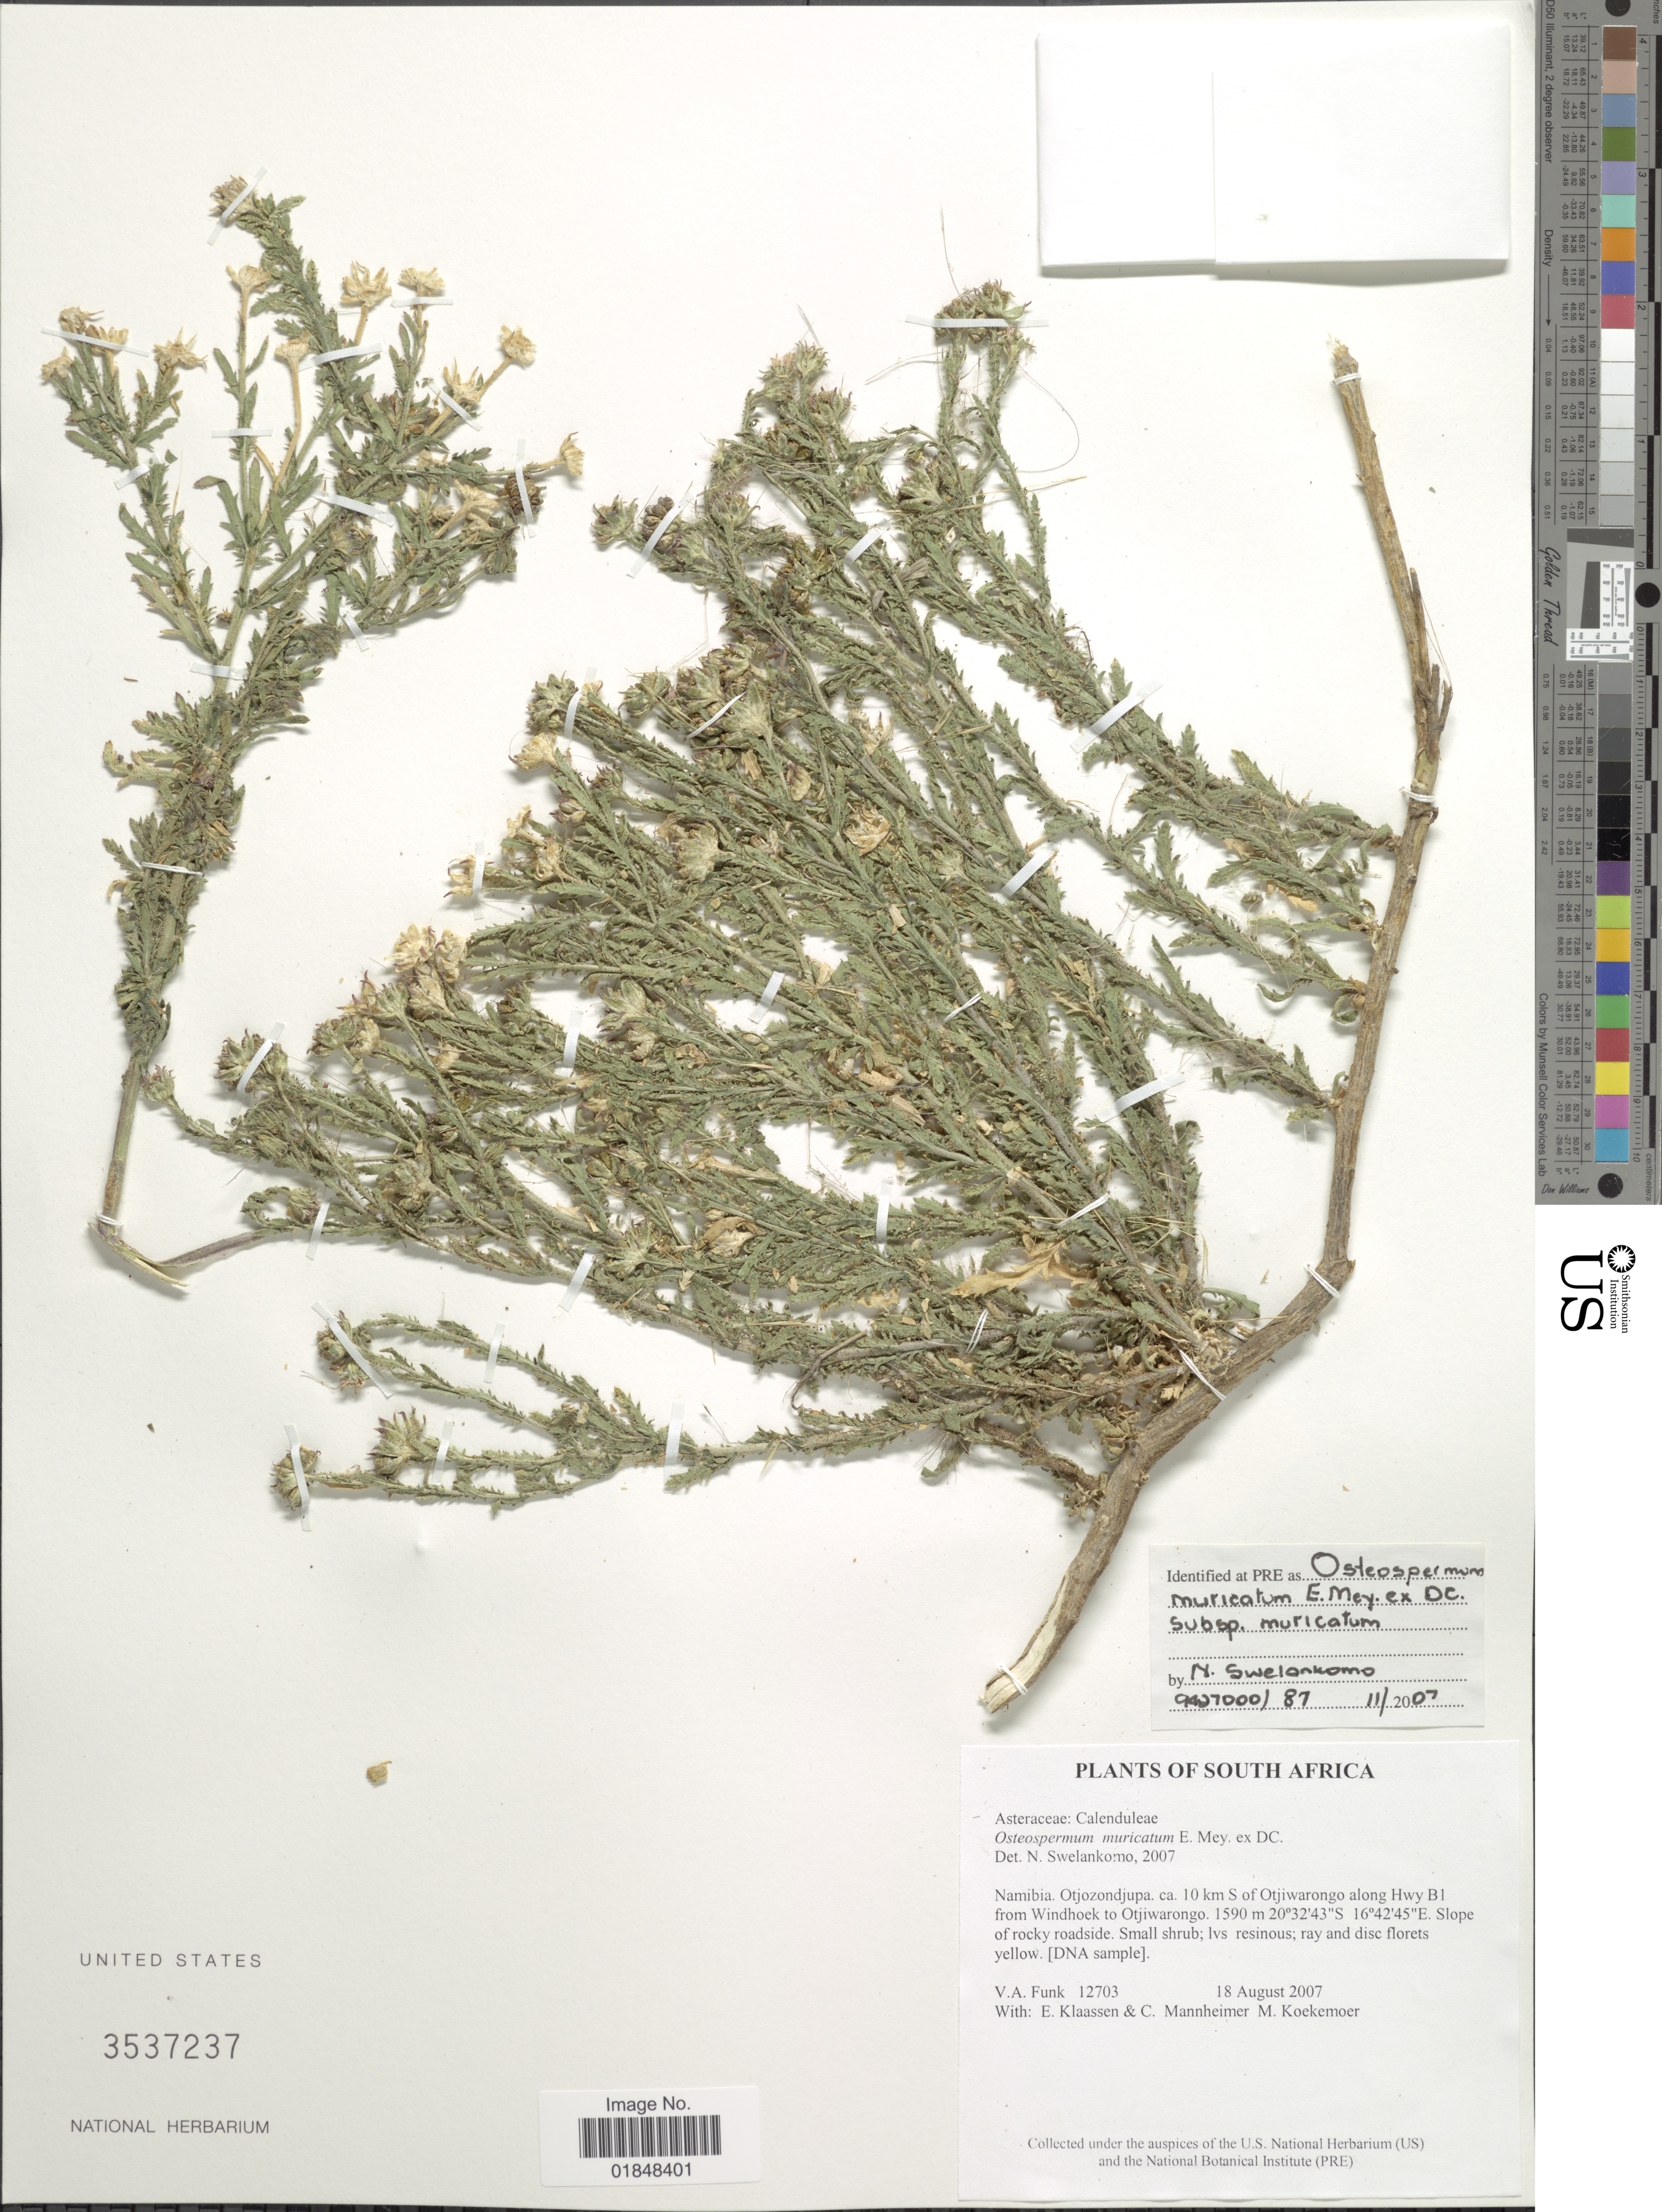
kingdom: Plantae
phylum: Tracheophyta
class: Magnoliopsida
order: Asterales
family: Asteraceae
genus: Osteospermum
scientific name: Osteospermum muricatum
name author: E. Mey.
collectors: V. Funk, E. S. Klaassen, C. A. Mannheimer & M. Koekemoer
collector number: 12703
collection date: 2007-08-18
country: Namibia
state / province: Otjozondjupa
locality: Ca 10 km S of Otjiwarongo along Hwy B1 from Windhoek to Otjiwarongo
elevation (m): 1590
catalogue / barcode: US 3537237